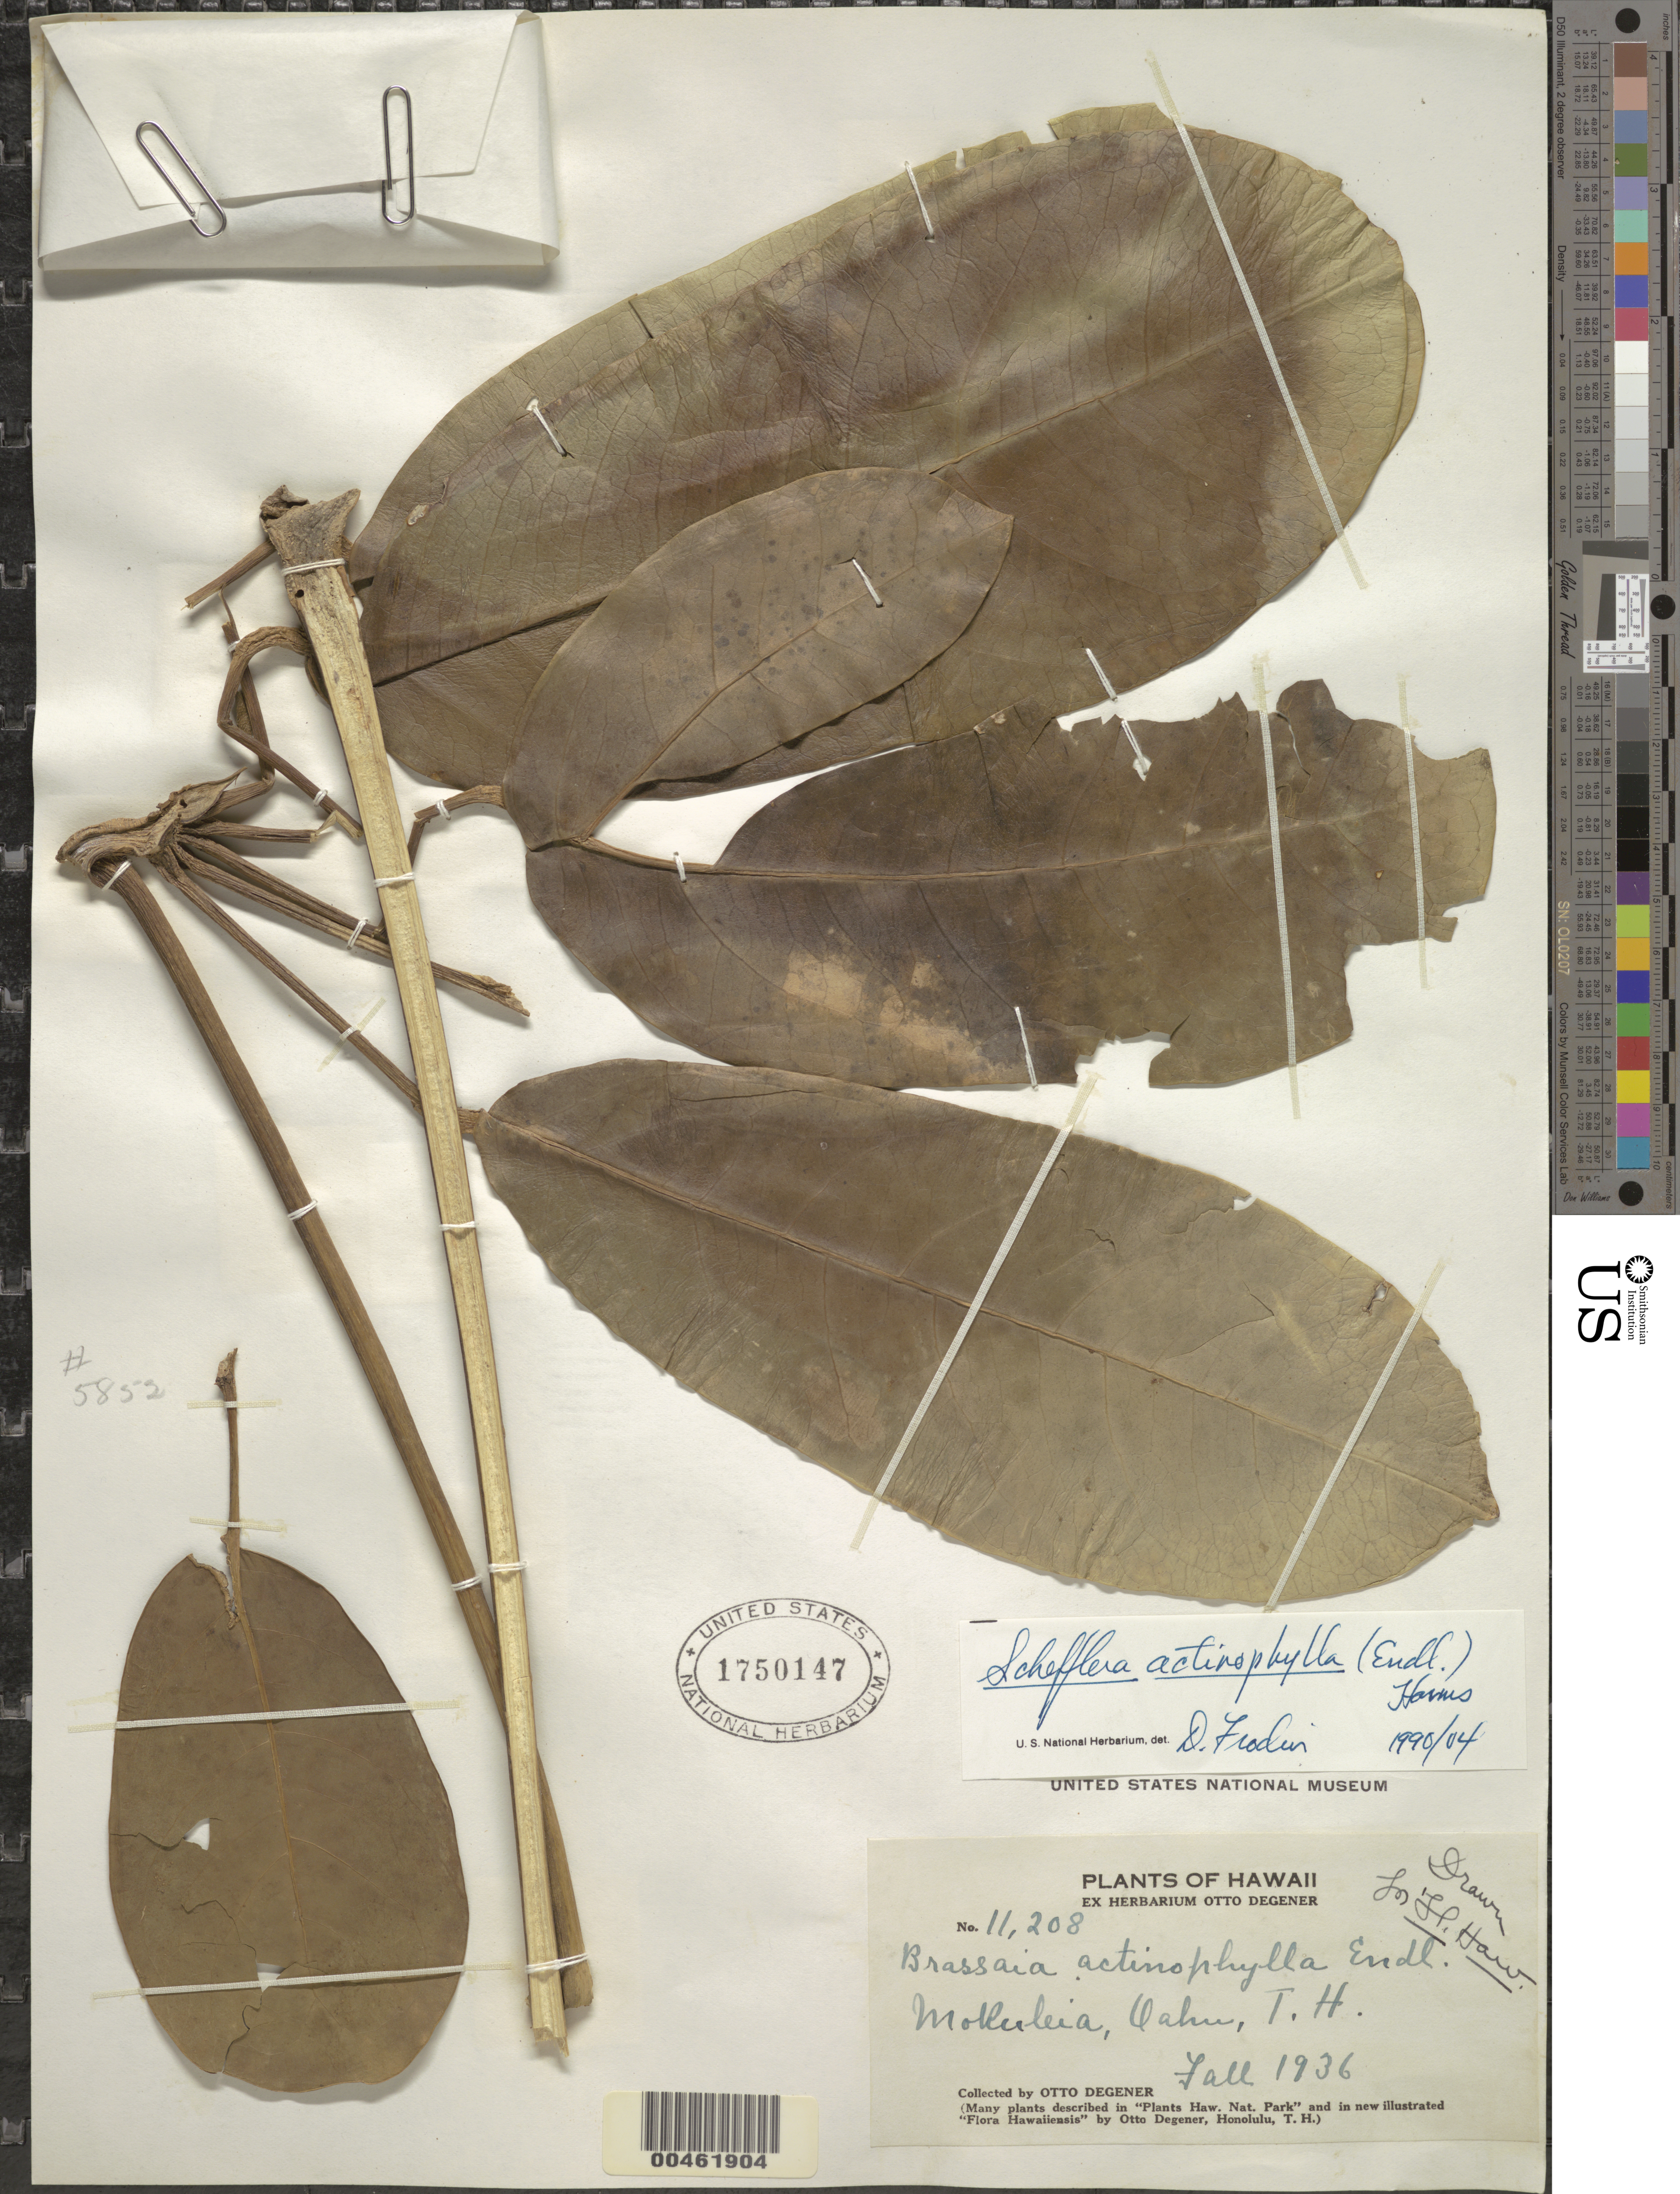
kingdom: Plantae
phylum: Tracheophyta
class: Magnoliopsida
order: Apiales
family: Araliaceae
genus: Schefflera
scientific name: Schefflera actinophylla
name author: (Endl.) Harms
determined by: Frodin, D. G.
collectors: O. Degener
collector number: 11208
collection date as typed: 1936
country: United States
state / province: Hawaii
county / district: Honolulu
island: Oahu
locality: Mokuleia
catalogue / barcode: US 1750147